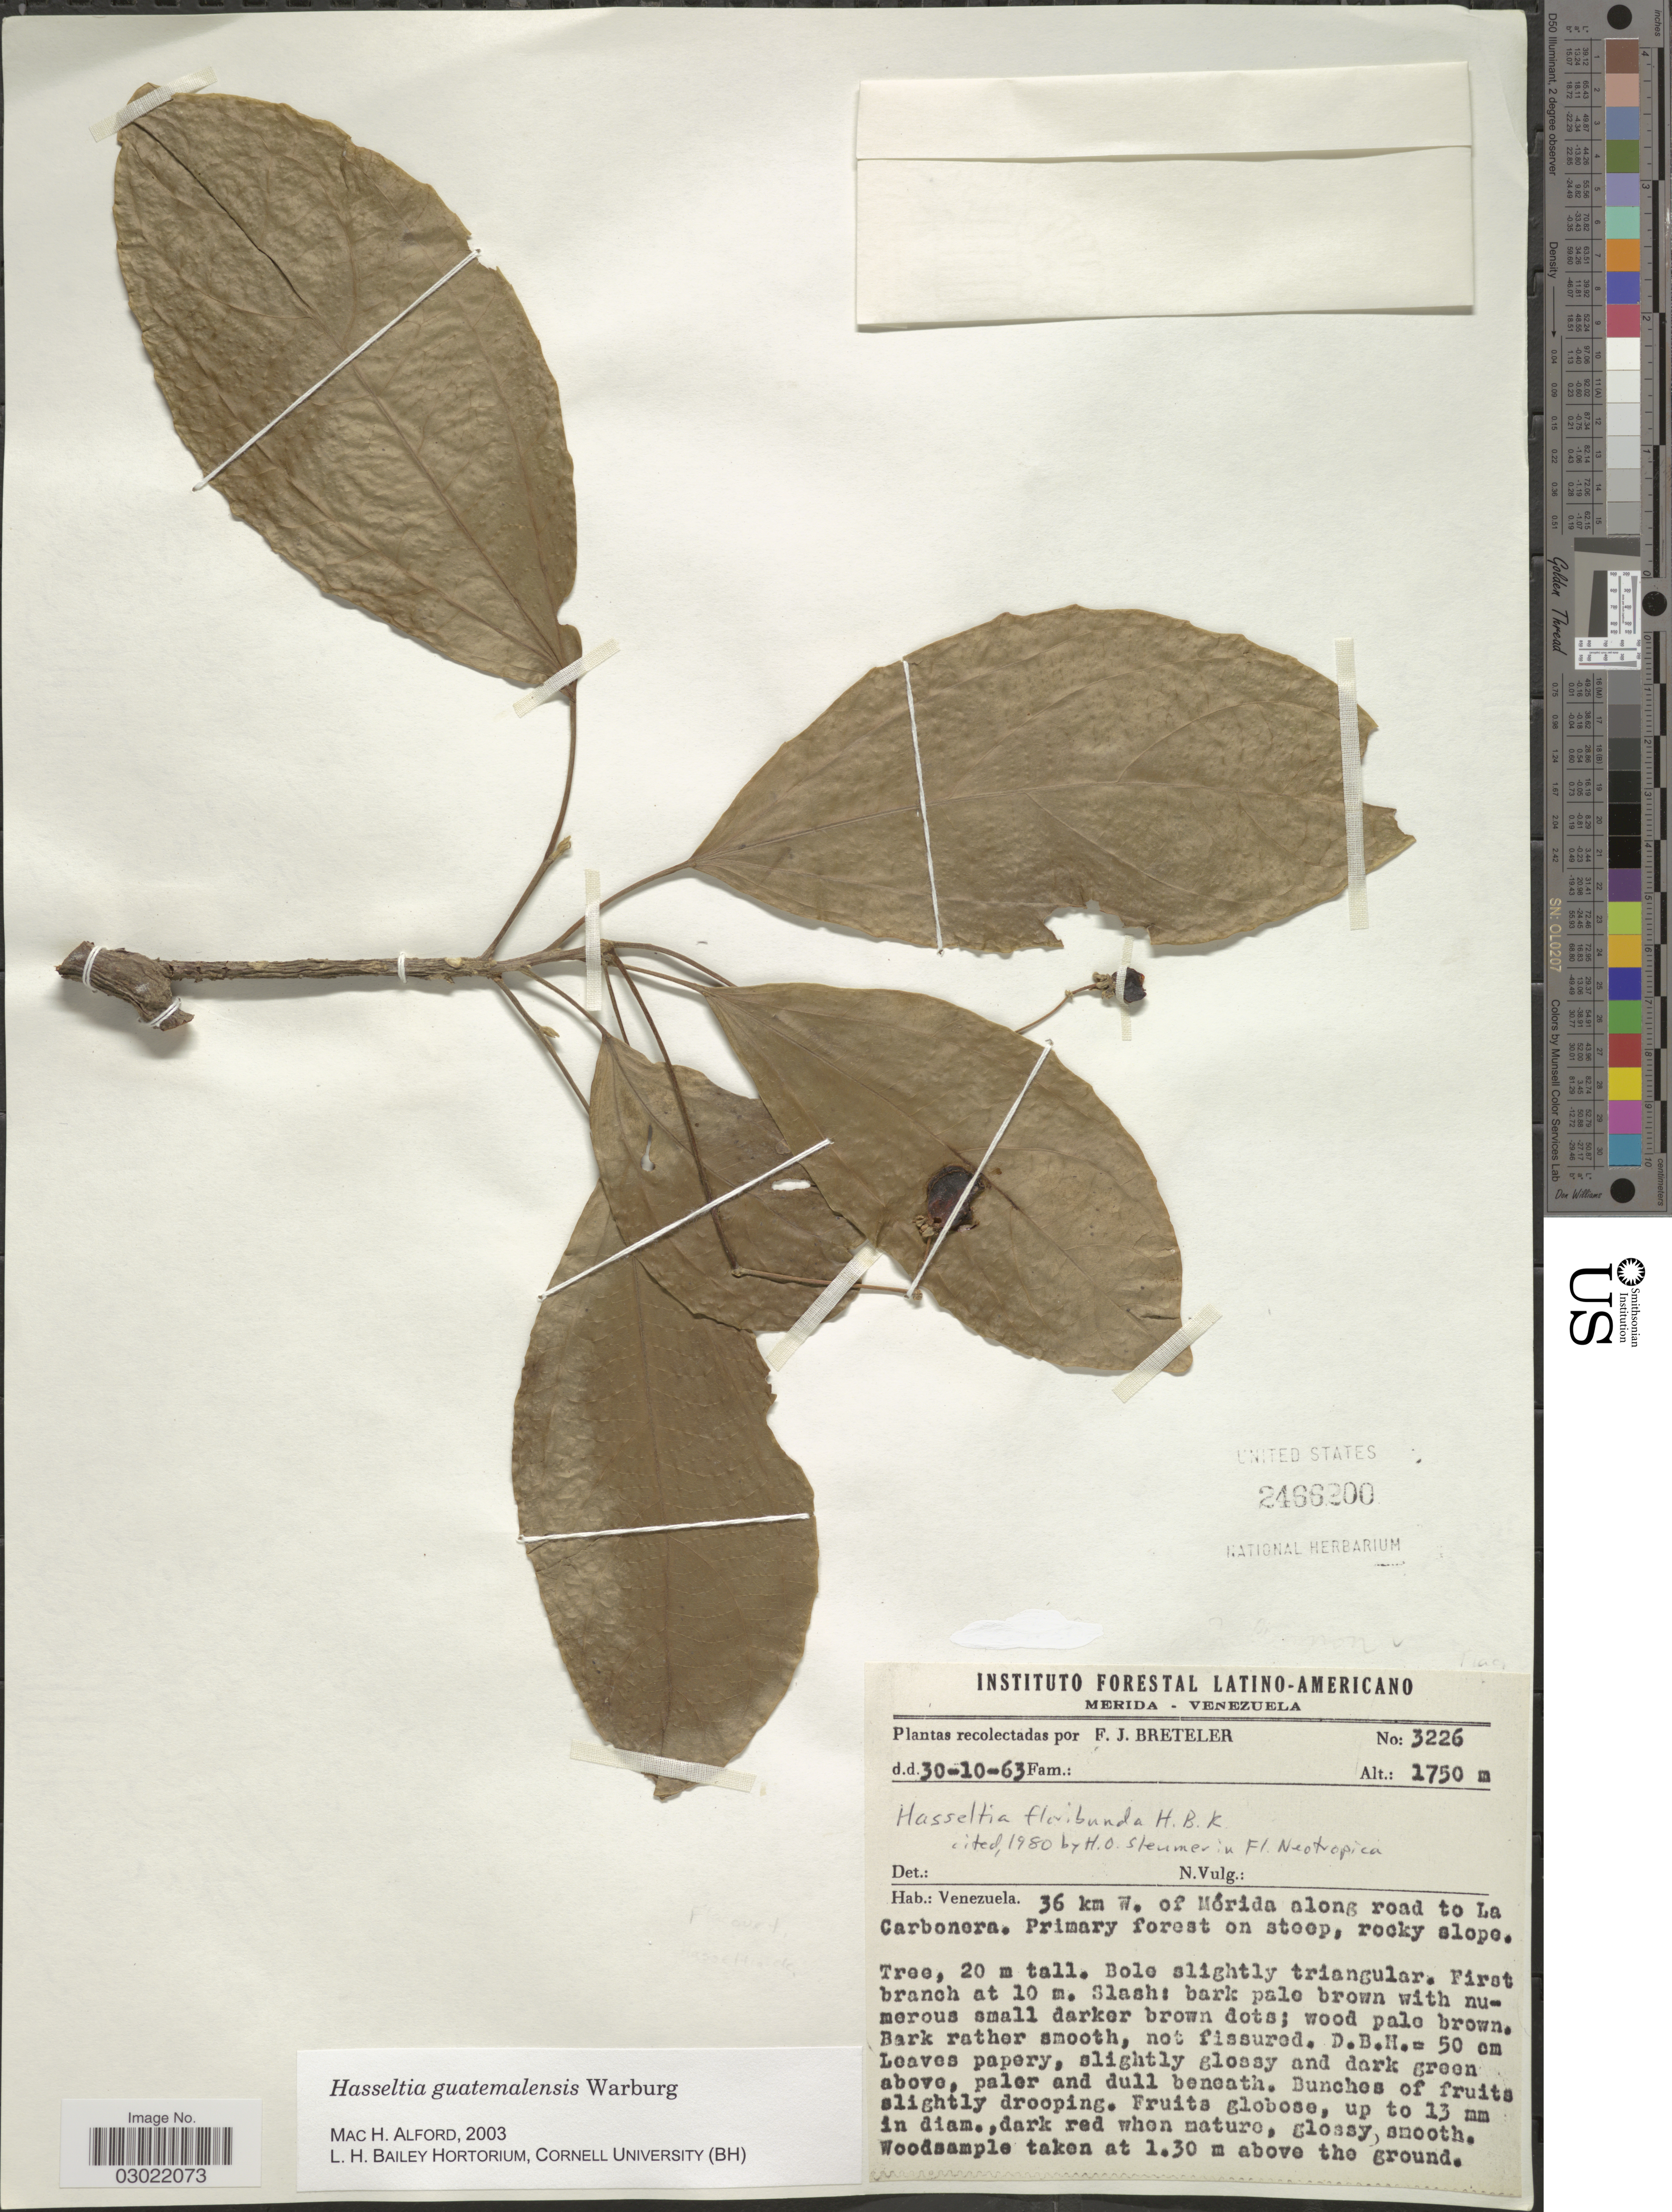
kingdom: Plantae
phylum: Tracheophyta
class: Magnoliopsida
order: Malpighiales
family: Salicaceae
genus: Hasseltia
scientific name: Hasseltia guatemalensis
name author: Warb.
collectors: F. J. Breteler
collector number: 3226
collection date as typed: Transcribed d/m/y: 30/10/63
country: Venezuela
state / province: Mérida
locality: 36 km. W. of Mérida along road to La Carbonera. Primary forest on steep, rocky slope.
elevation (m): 1750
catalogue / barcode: US 2466200